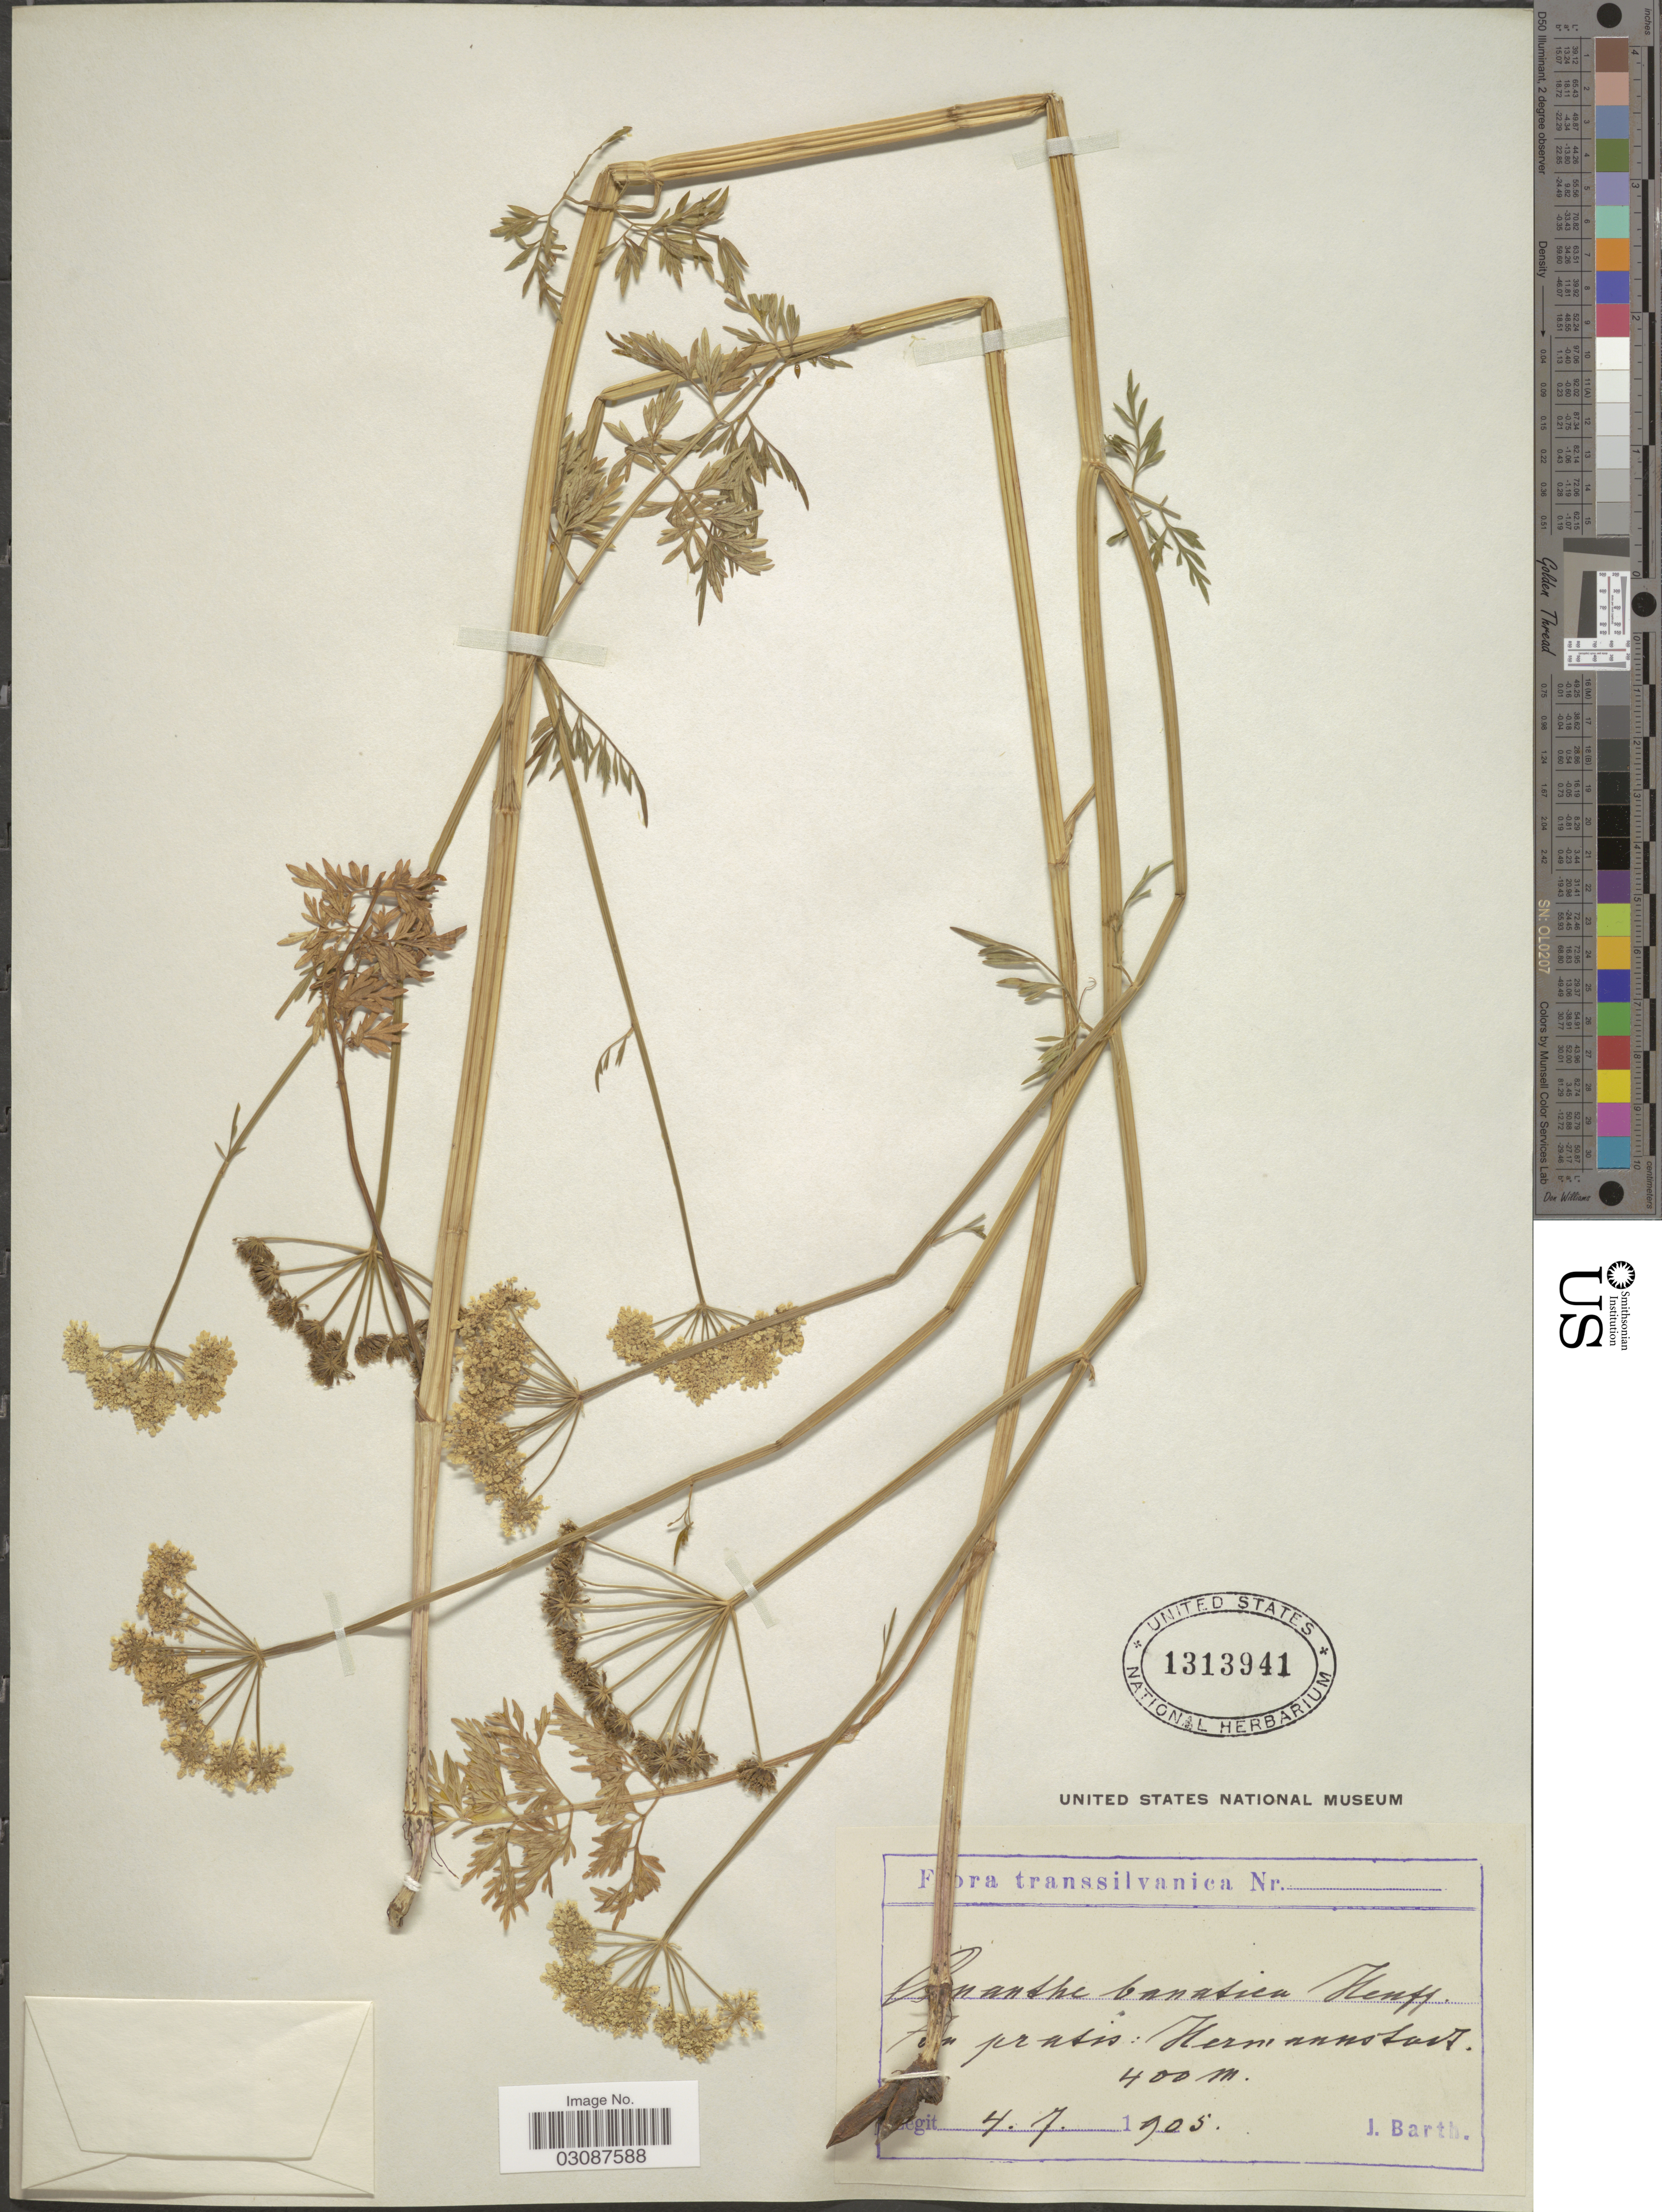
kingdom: Plantae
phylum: Tracheophyta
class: Magnoliopsida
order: Apiales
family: Apiaceae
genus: Oenanthe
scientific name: Oenanthe banatica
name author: Heuff.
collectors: J. Barth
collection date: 1905-07-04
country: Romania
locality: Transsilvanica. In pratis: Hermannstad.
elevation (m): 400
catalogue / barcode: US 1313941